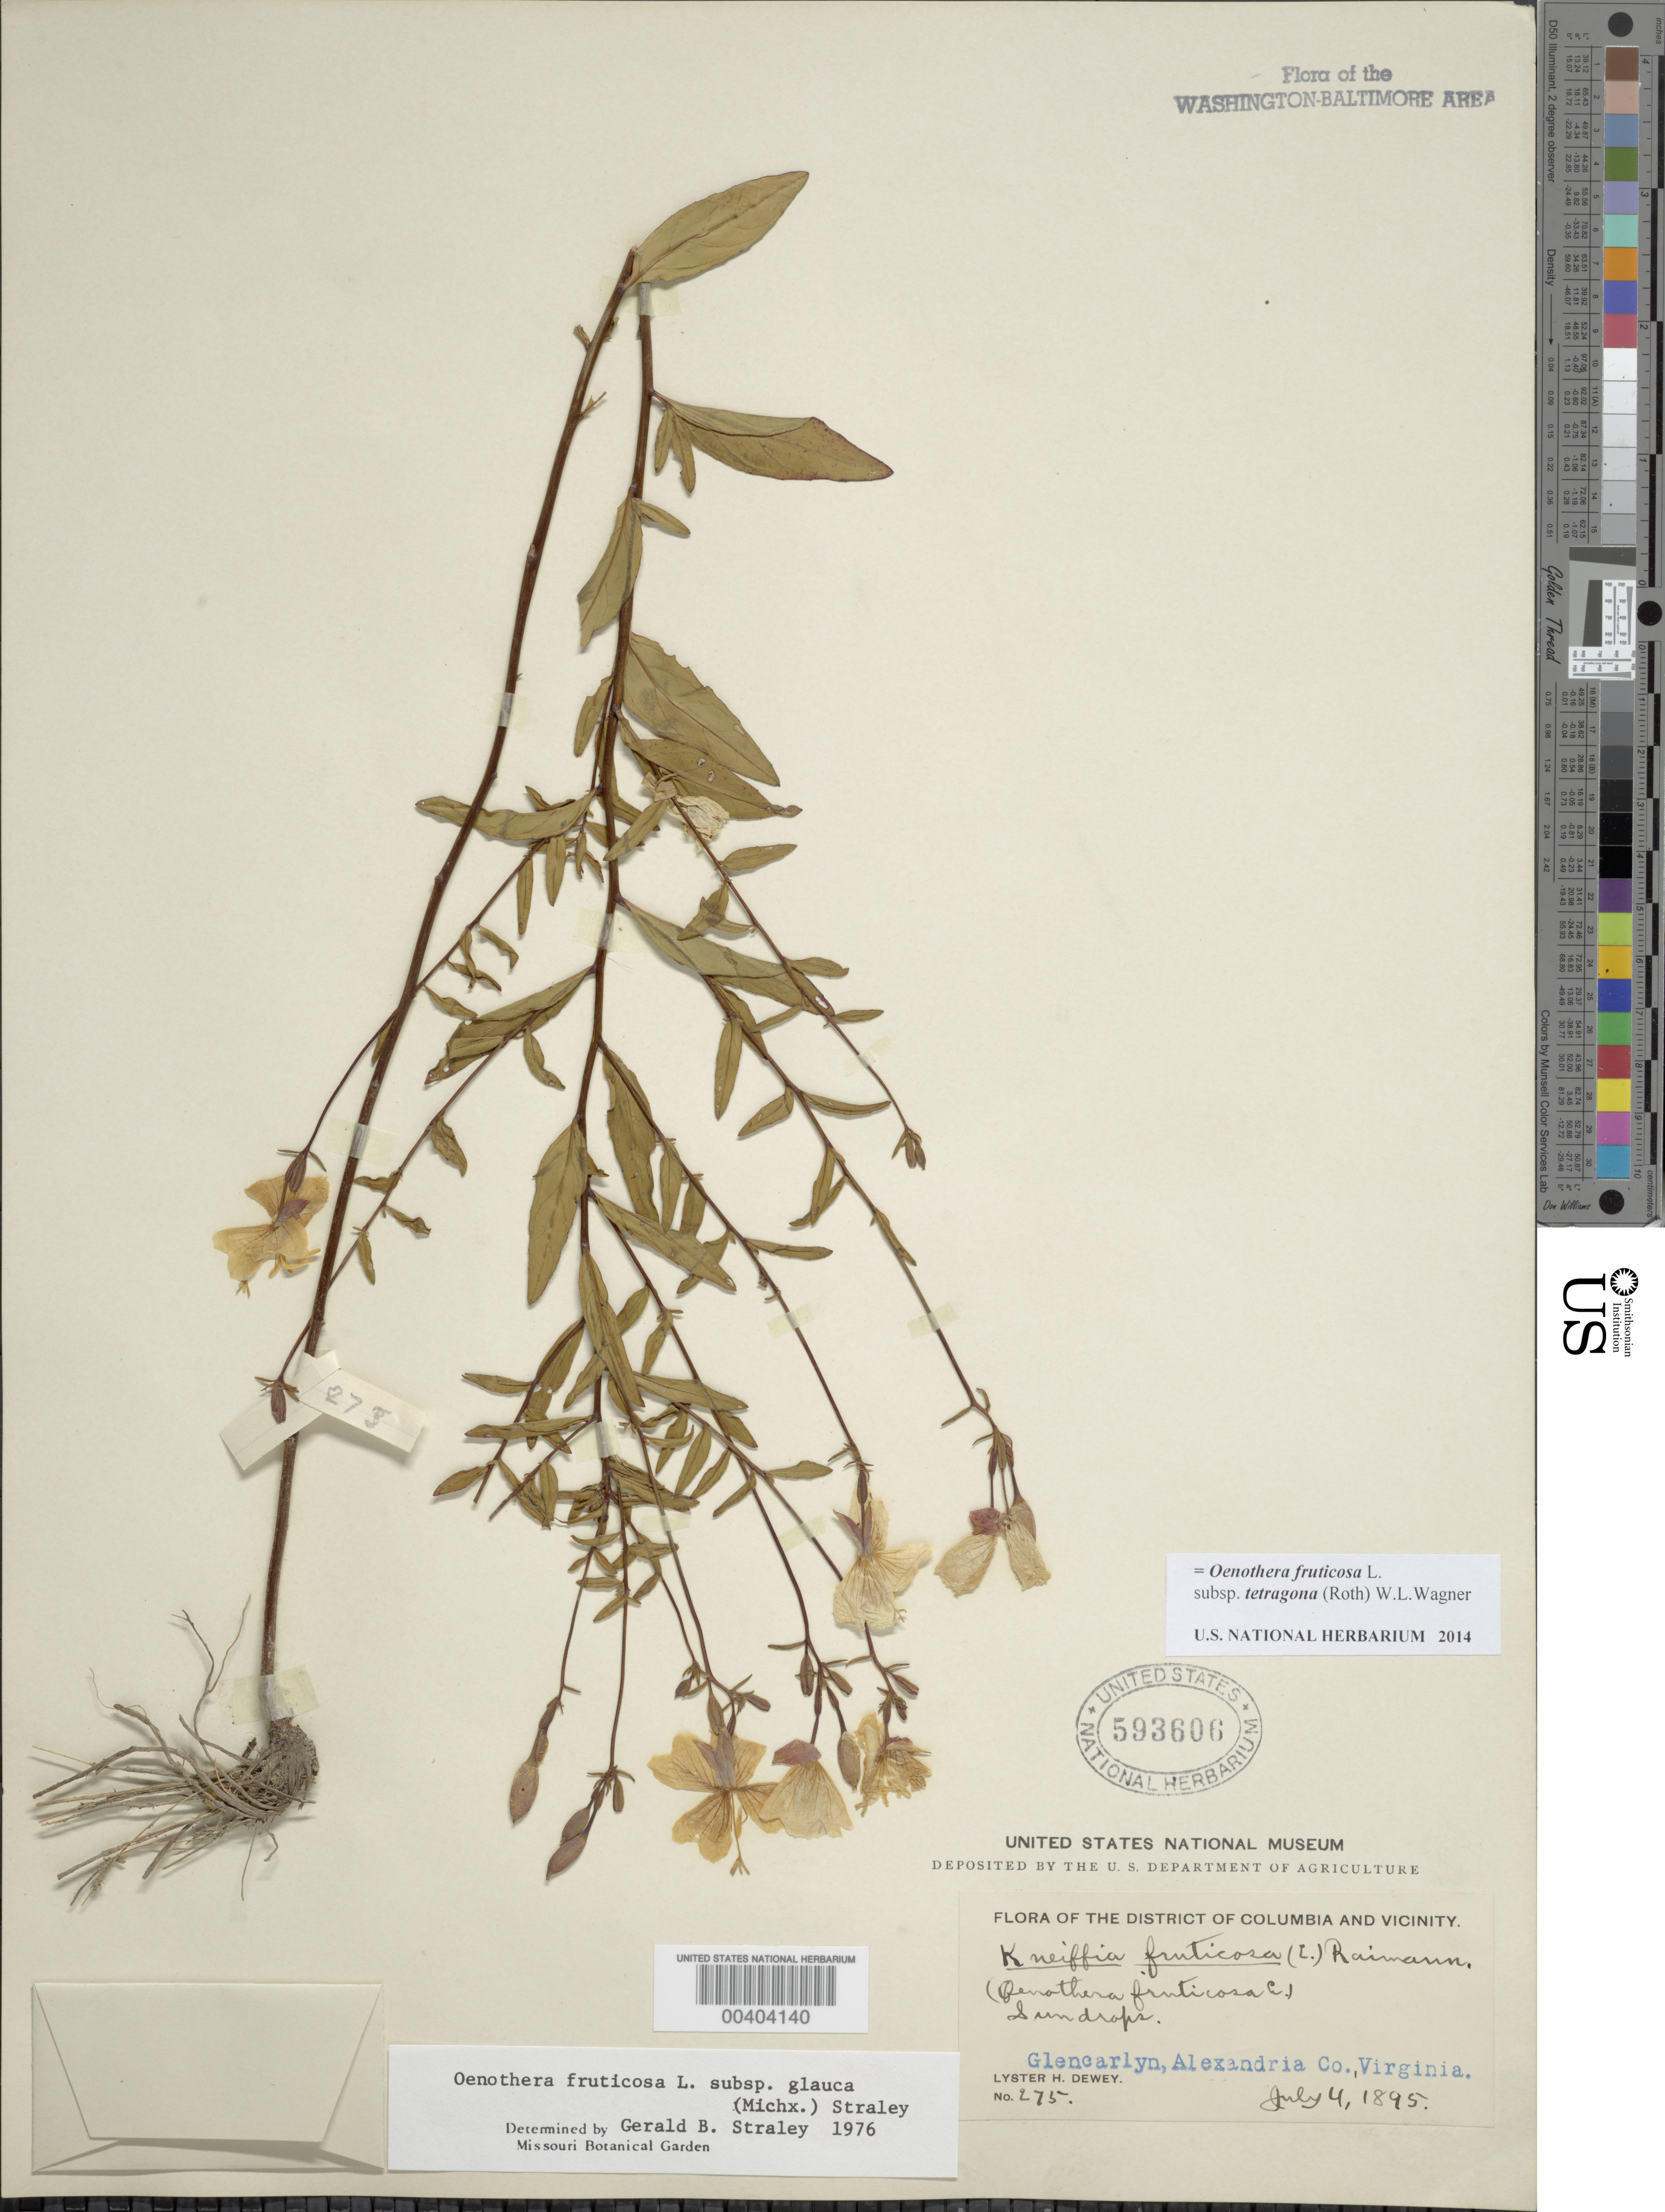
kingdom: Plantae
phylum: Tracheophyta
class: Magnoliopsida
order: Myrtales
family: Onagraceae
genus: Oenothera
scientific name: Oenothera fruticosa subsp. tetragona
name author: (Roth) W.L. Wagner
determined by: Wagner, W. L., (BOT), Smithsonian Institution - National Museum of Natural History (UNITED STATES)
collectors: L. H. Dewey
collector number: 275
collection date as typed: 04 Jul 1895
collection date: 1895-07-04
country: United States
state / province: Virginia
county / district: Arlington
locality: Glencarlyn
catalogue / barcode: US 593606